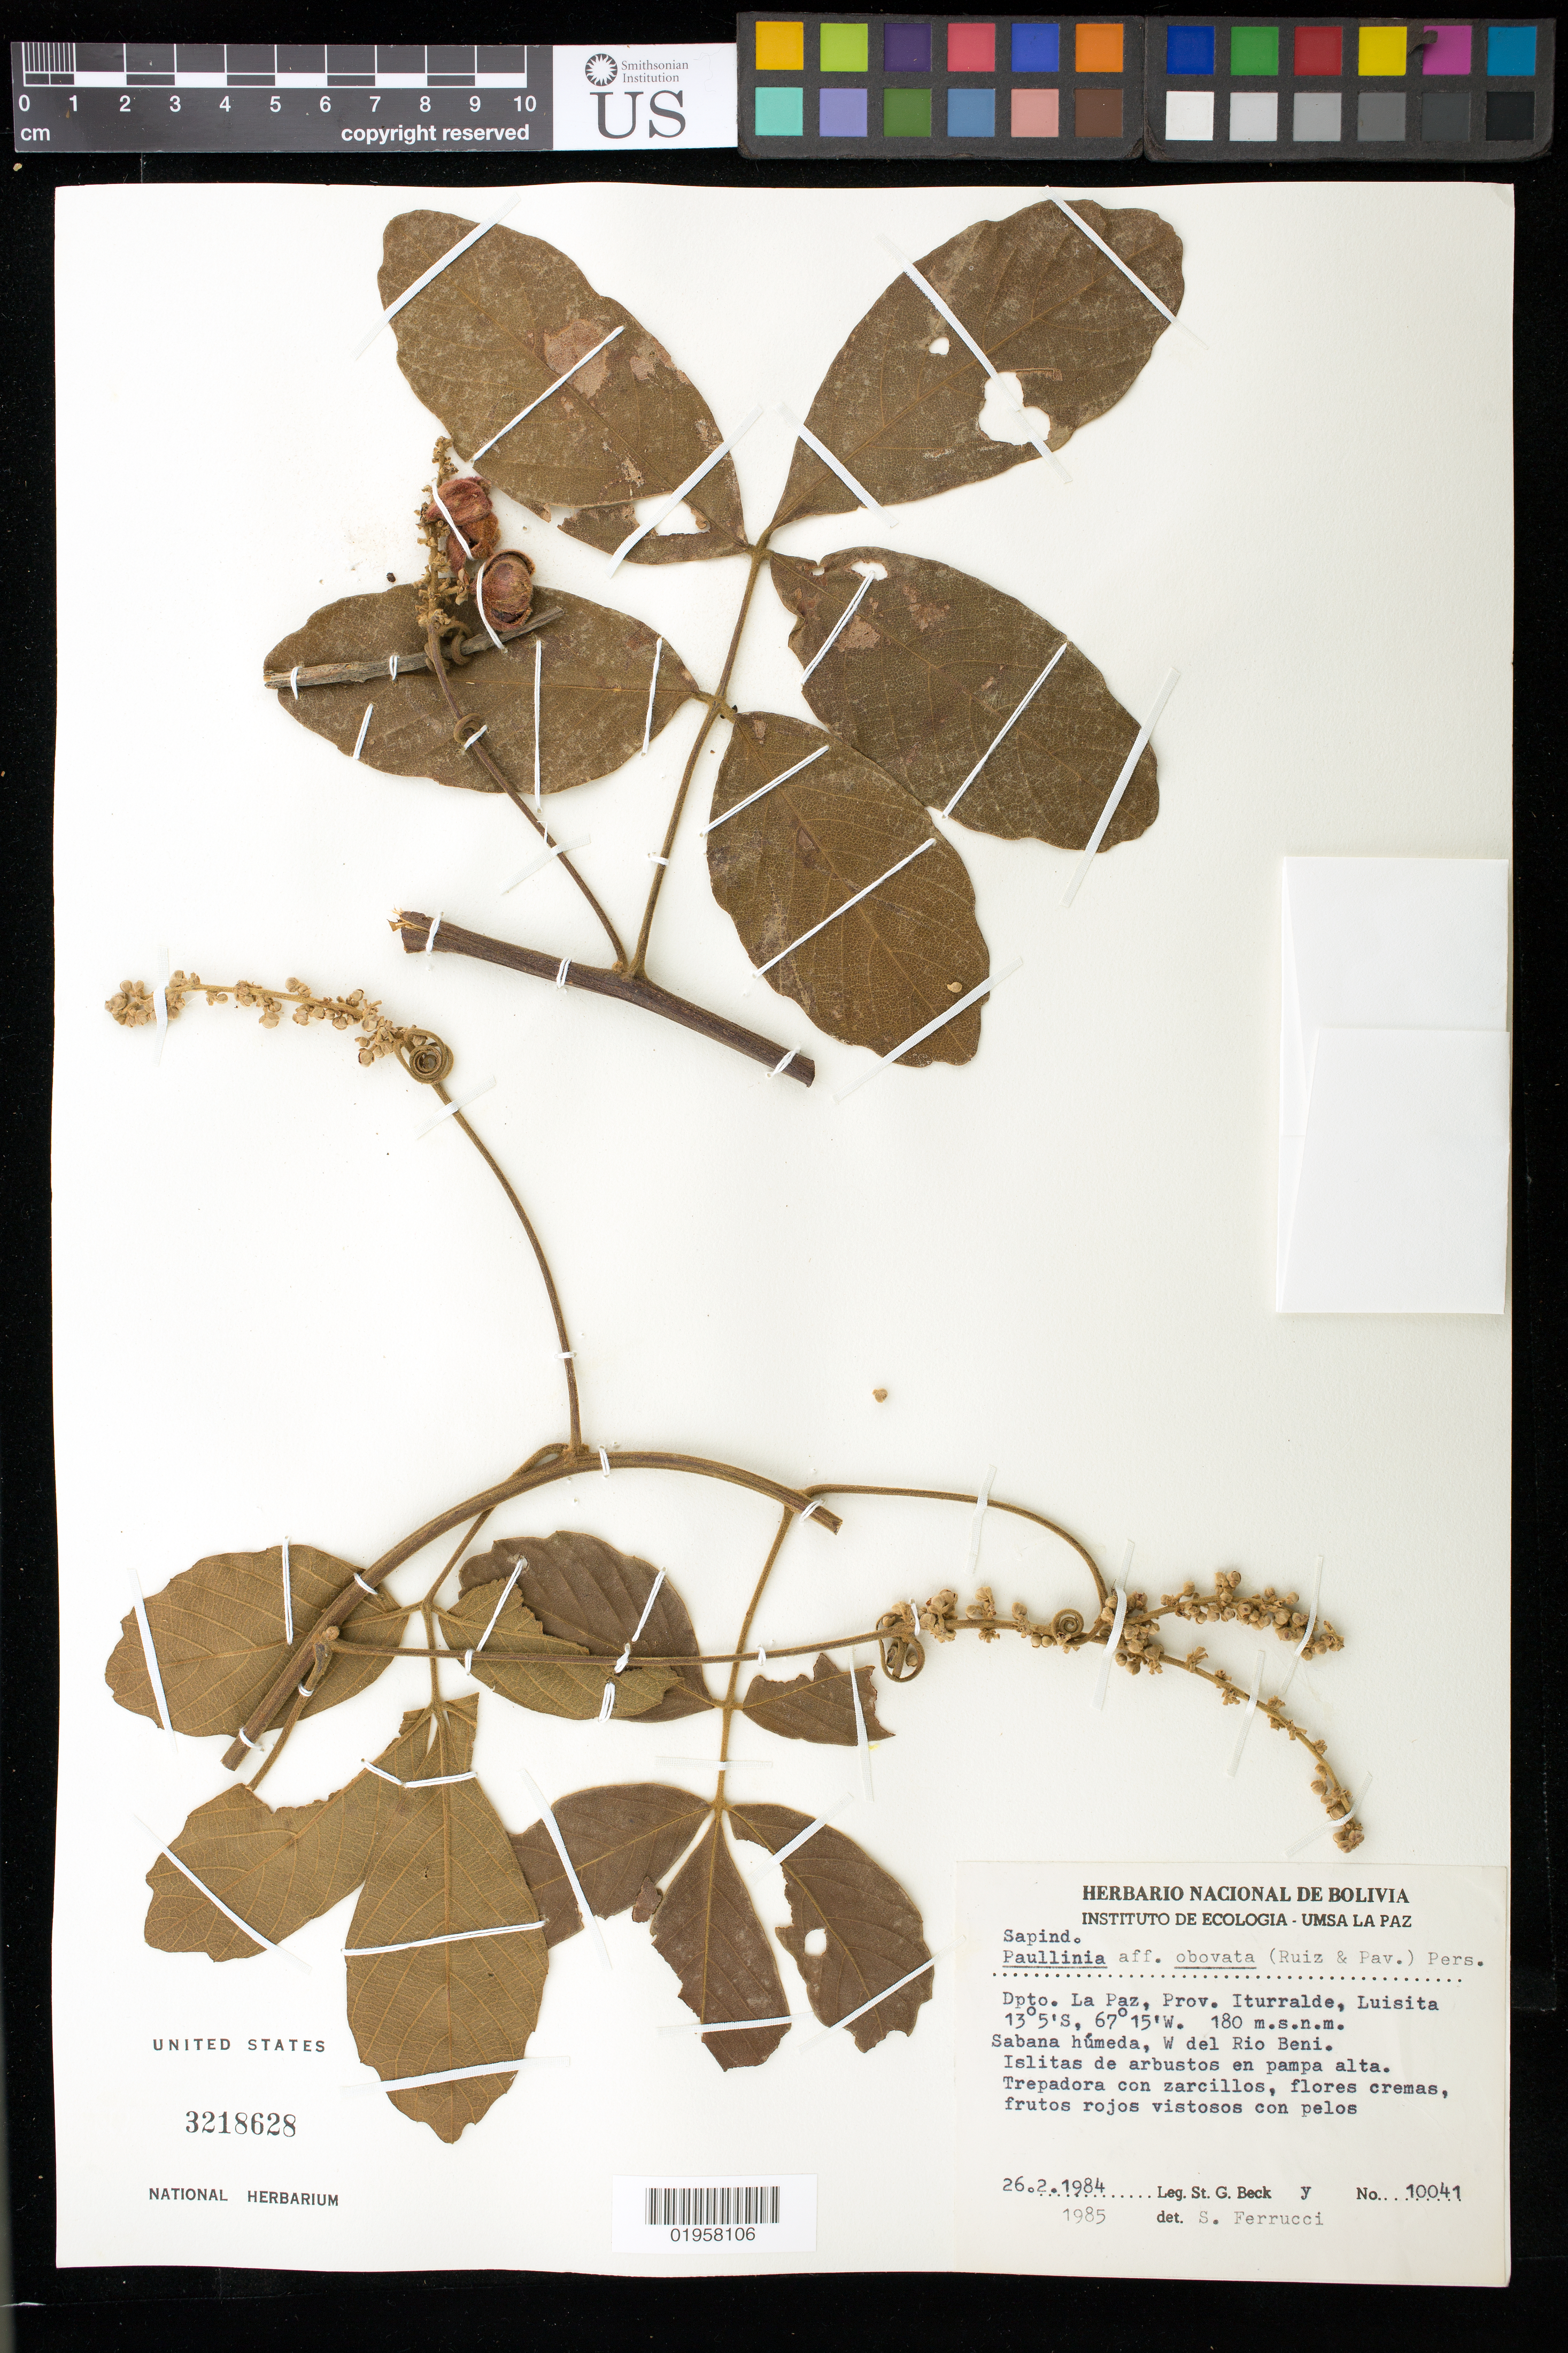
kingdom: Plantae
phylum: Tracheophyta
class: Magnoliopsida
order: Sapindales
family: Sapindaceae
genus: Paullinia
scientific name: Paullinia obovata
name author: (Ruiz & Pav.) Pers.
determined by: Ferrucci, María S.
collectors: S. G. Beck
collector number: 10041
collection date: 1984-02-26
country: Bolivia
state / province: La Paz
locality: Prov. Iturralde, Luisita, W del Rio Beni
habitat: Sabana húmeda. Islitas de arbustos en pampa alta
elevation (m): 180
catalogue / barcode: US 3218628